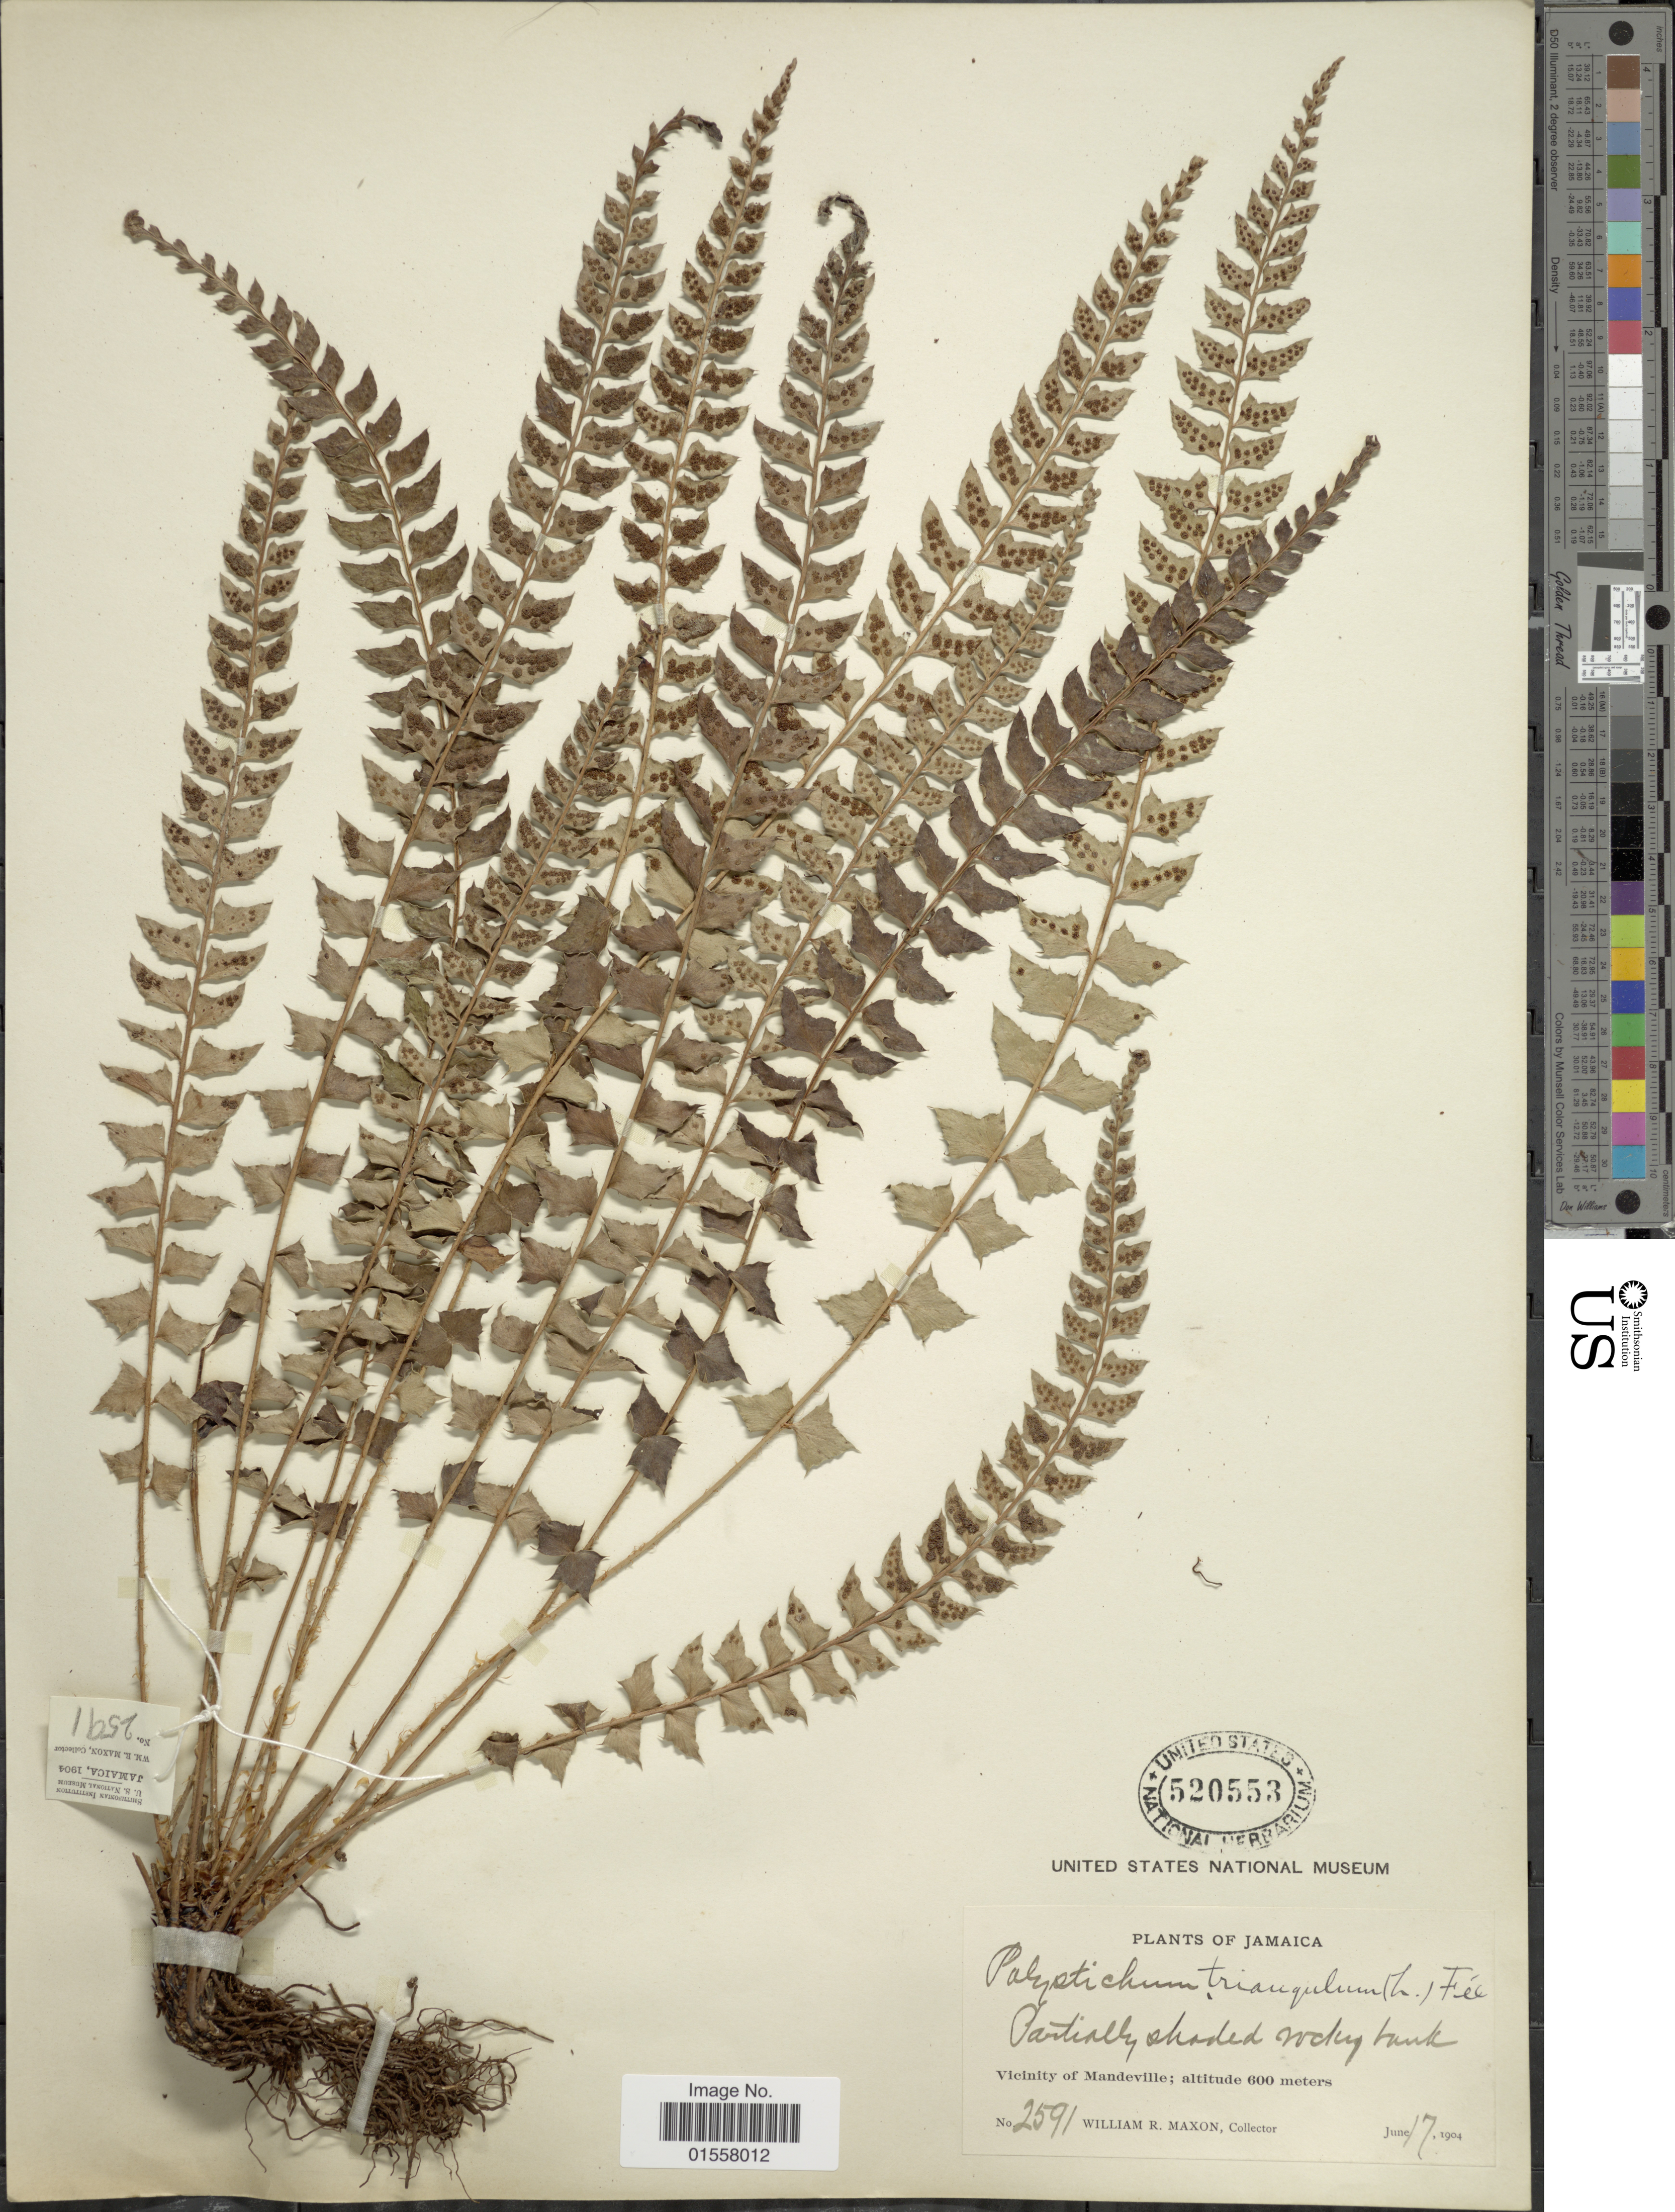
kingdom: Plantae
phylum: Tracheophyta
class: Polypodiopsida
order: Polypodiales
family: Dryopteridaceae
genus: Polystichum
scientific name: Polystichum echinatum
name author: (J.F. Gmel.) C. Chr.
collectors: W. R. Maxon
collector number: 2591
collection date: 1904-06-17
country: Jamaica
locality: Vicinity of Mandeville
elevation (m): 600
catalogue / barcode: US 520553